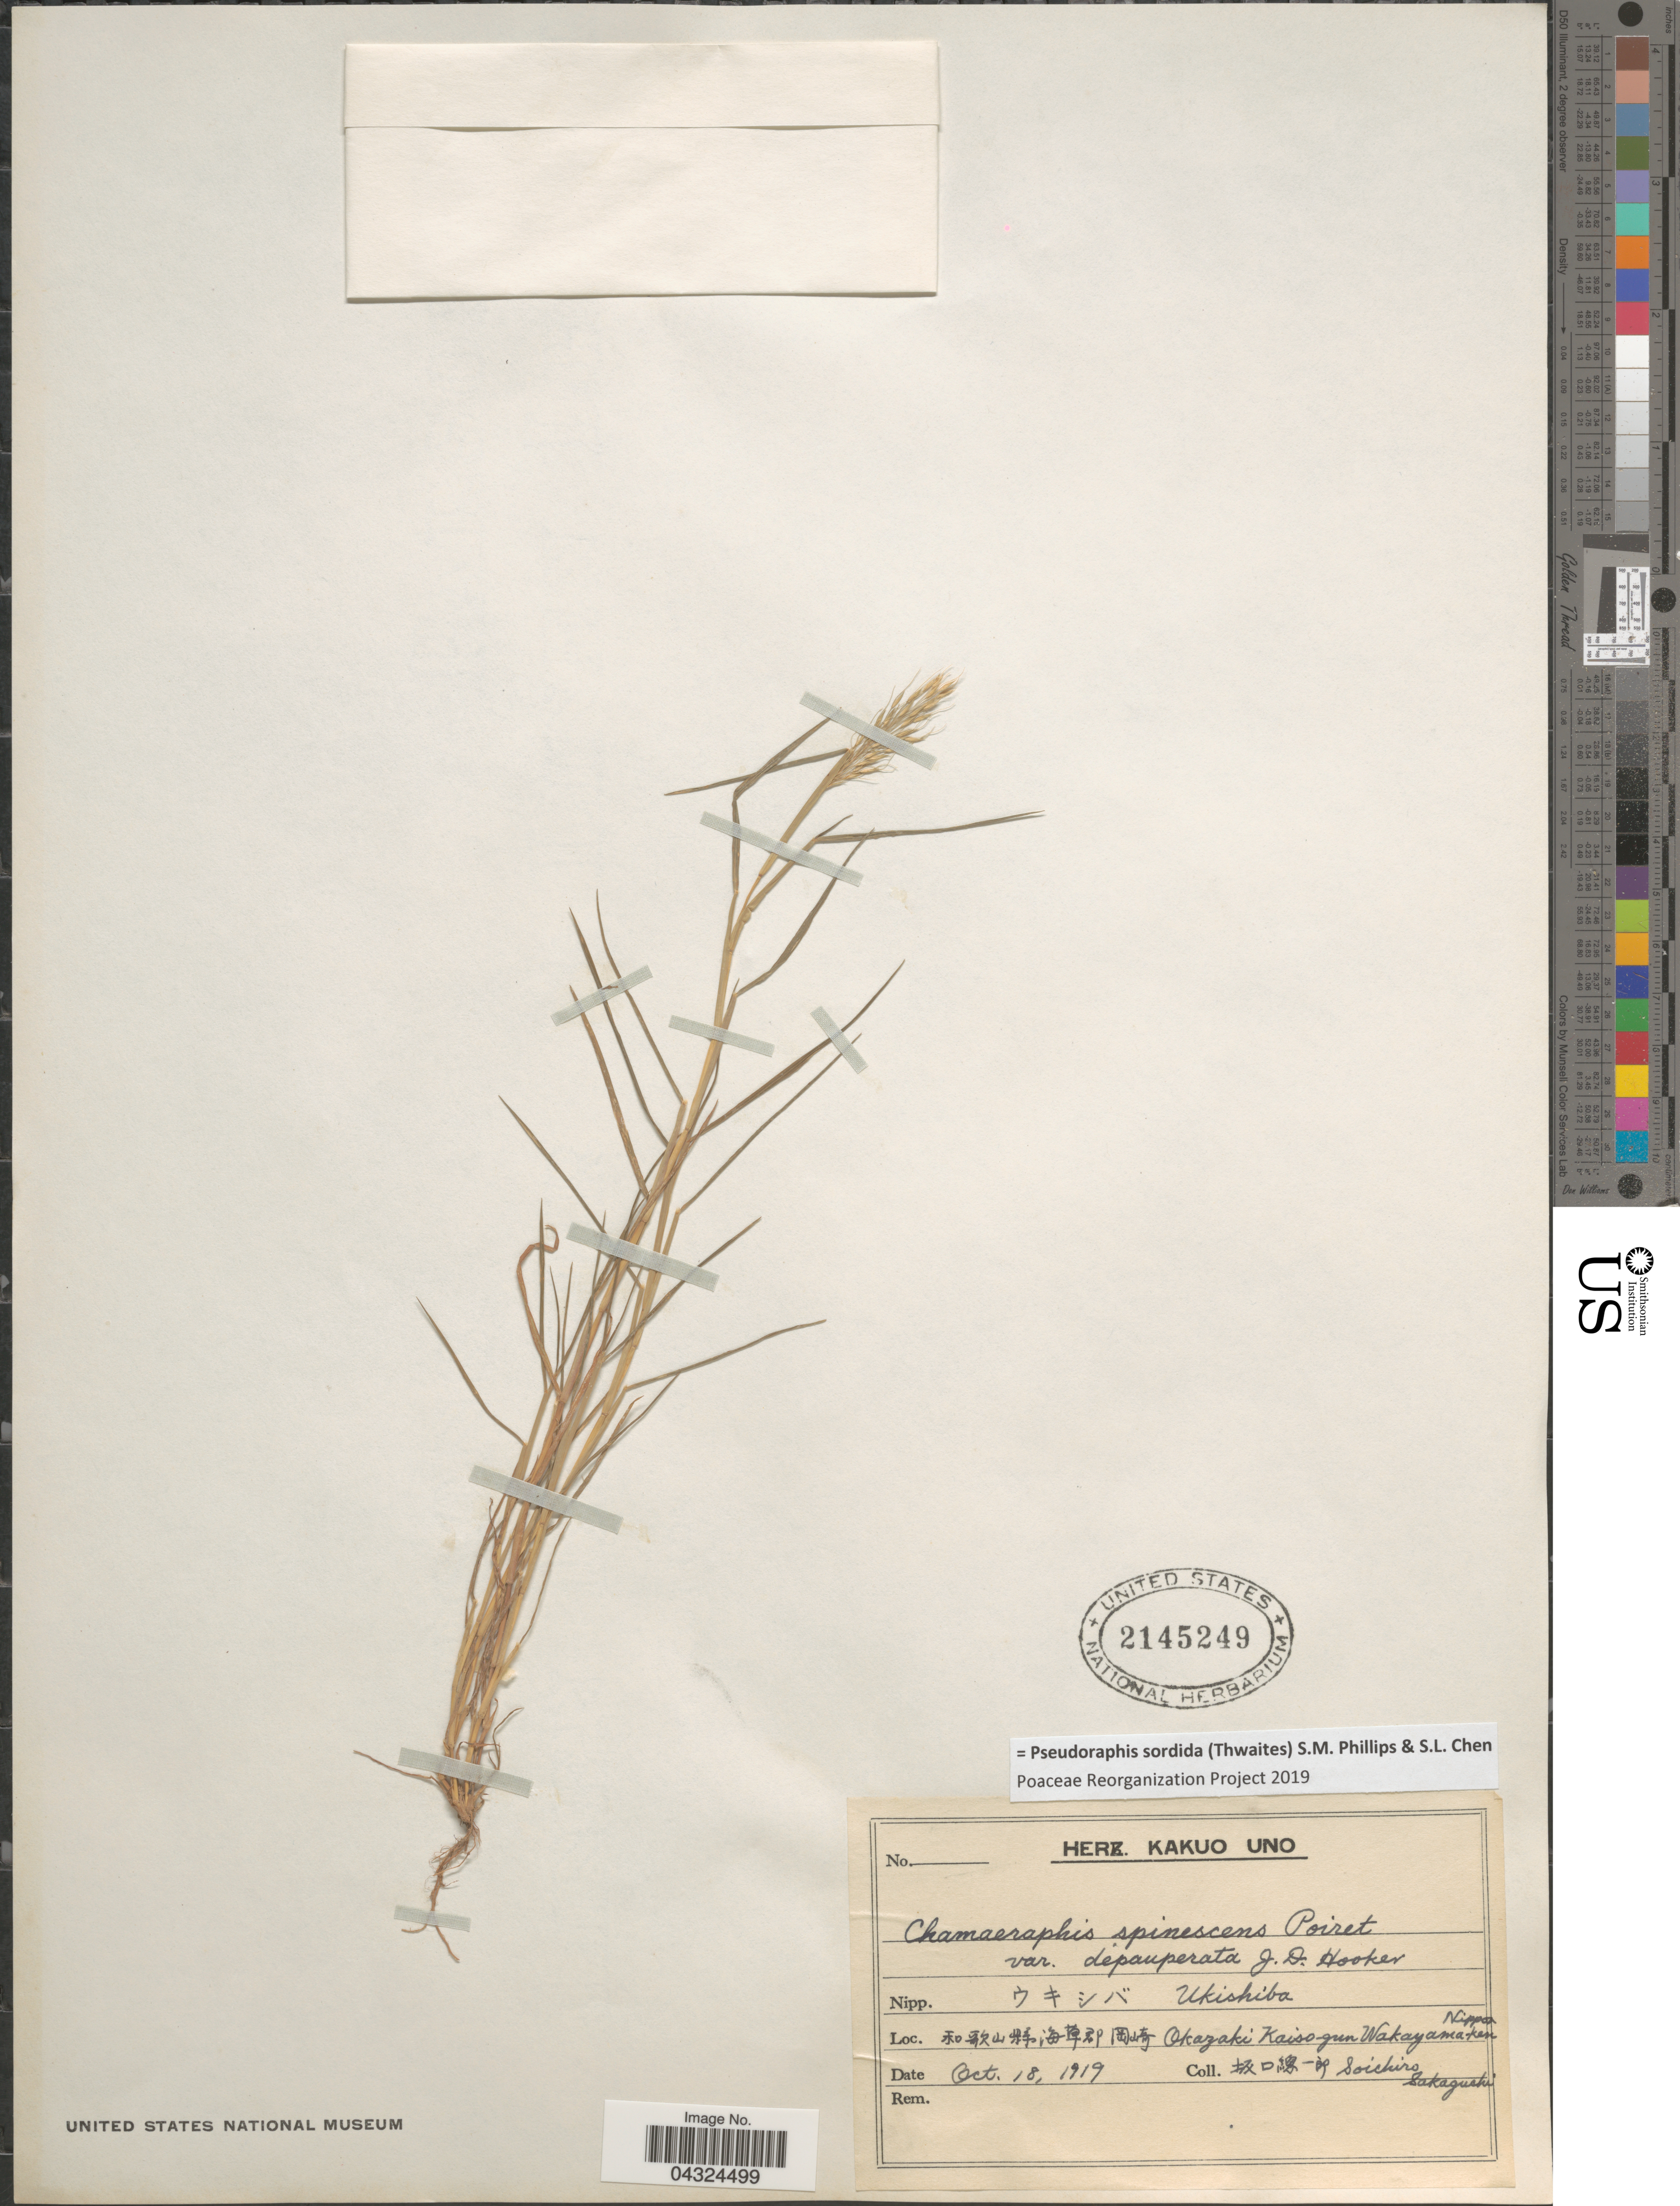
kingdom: Plantae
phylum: Tracheophyta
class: Liliopsida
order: Poales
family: Poaceae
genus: Pseudoraphis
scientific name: Pseudoraphis sordida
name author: (Thwaites) S.M. Phillips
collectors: S. Sakagushi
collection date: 1919-10-18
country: Japan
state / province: Wakayama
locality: X Okazaki Kaiso-gun Wakayamaken. Nippon.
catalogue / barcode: US 2145249